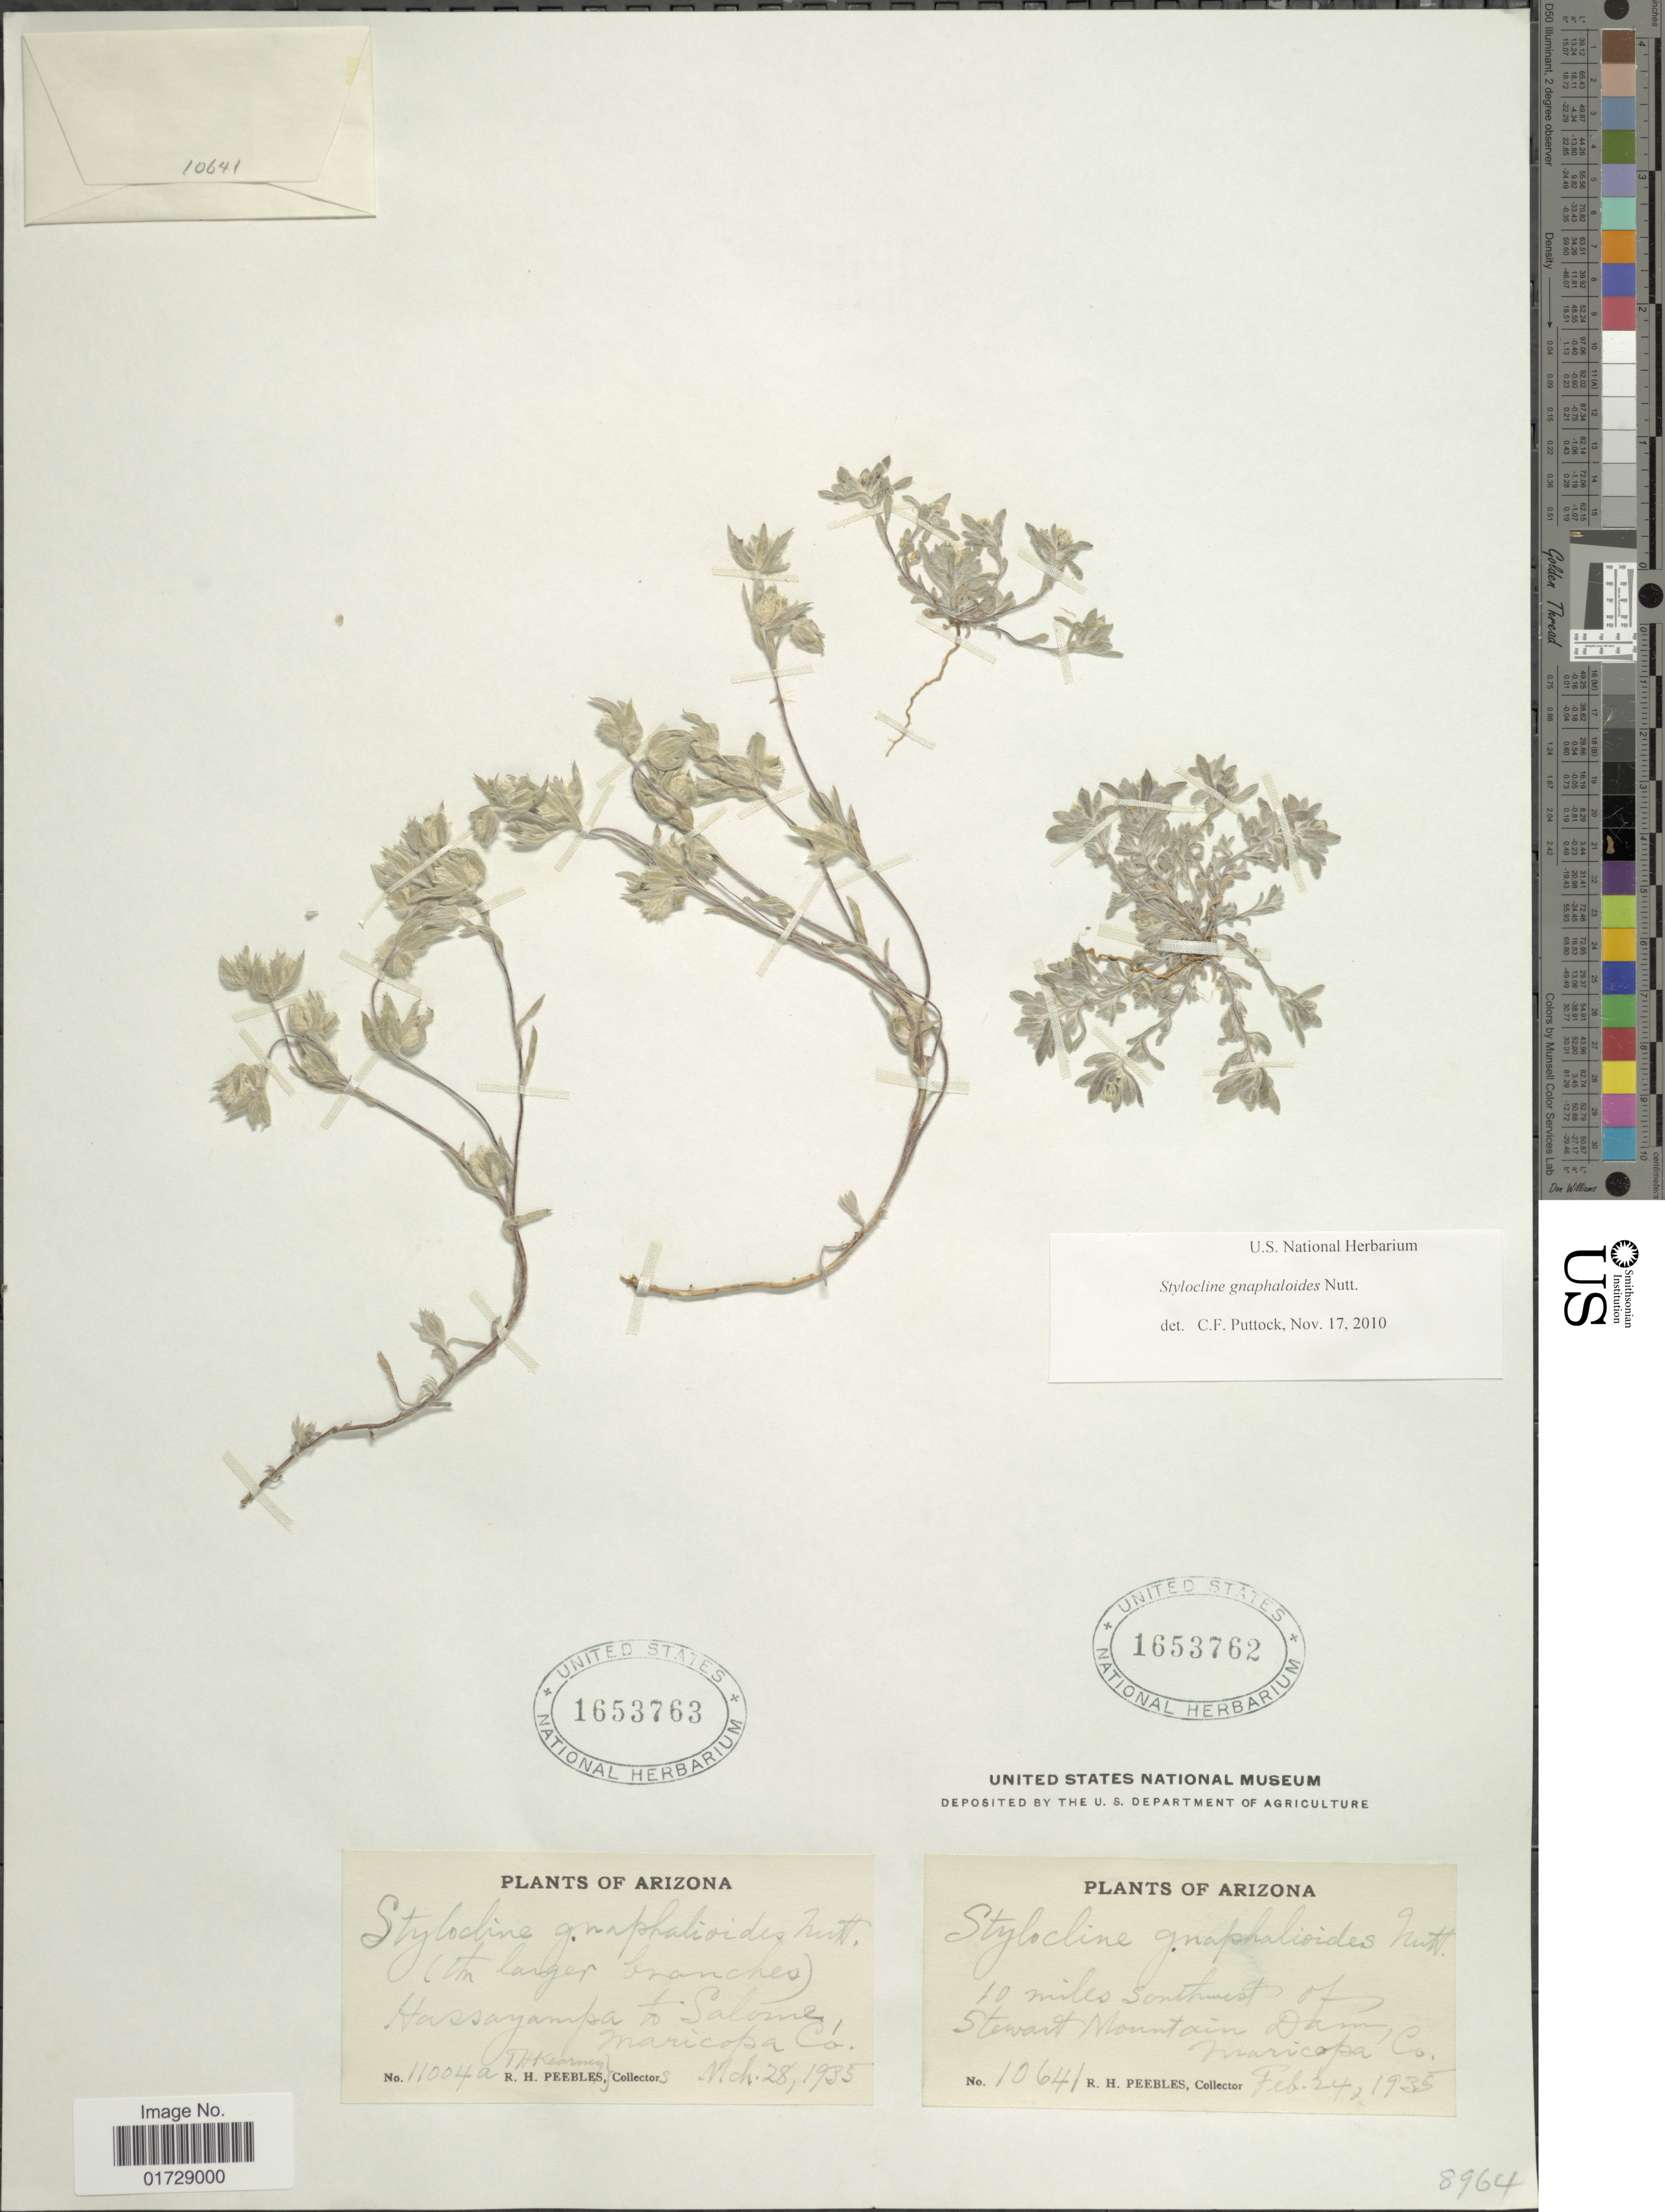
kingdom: Plantae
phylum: Tracheophyta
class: Magnoliopsida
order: Asterales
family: Asteraceae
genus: Stylocline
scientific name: Stylocline gnaphalioides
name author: Nutt.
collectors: R. H. Peebles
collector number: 10641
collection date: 1935-02-24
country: United States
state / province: Arizona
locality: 10 miles southwest of Stewart Mountain Dam, Maricopa Co.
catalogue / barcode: US 1653762-2